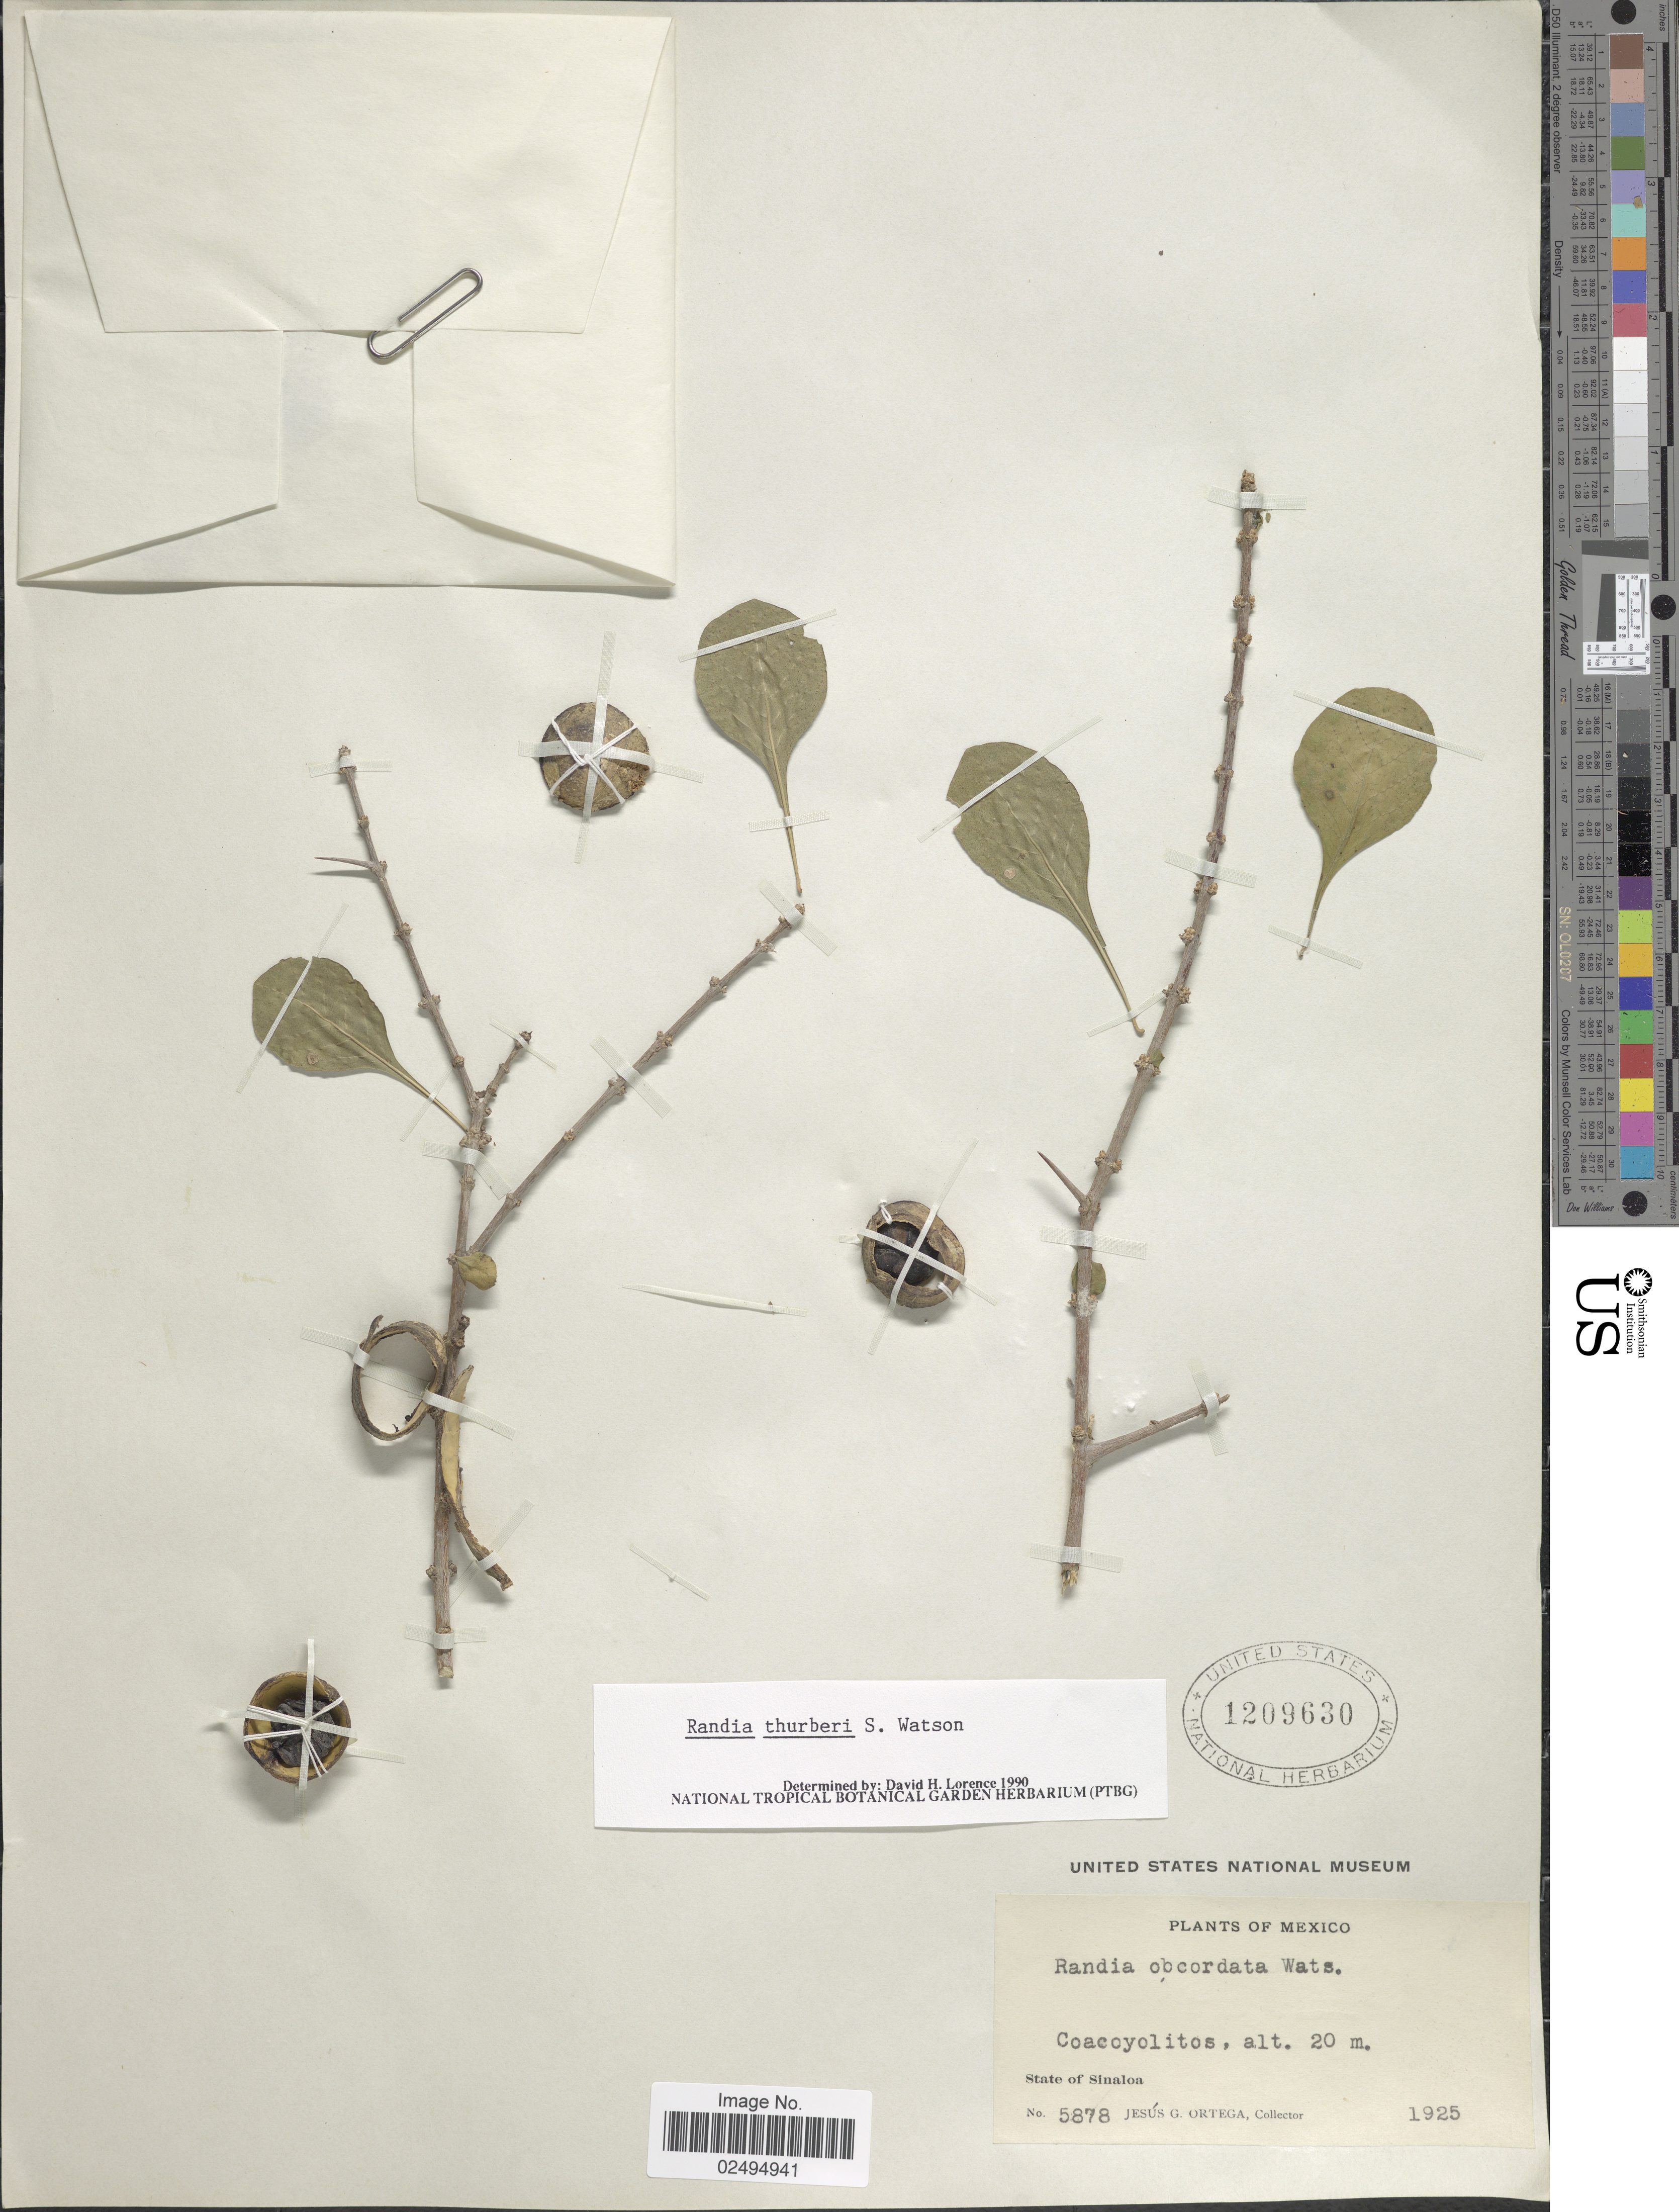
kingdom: Plantae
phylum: Tracheophyta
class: Magnoliopsida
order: Gentianales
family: Rubiaceae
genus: Randia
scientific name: Randia thurberi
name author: S. Watson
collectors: J. Ortega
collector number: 5878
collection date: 1925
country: Mexico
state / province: Sinaloa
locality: Coacoyolitos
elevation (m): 20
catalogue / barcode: US 1209630